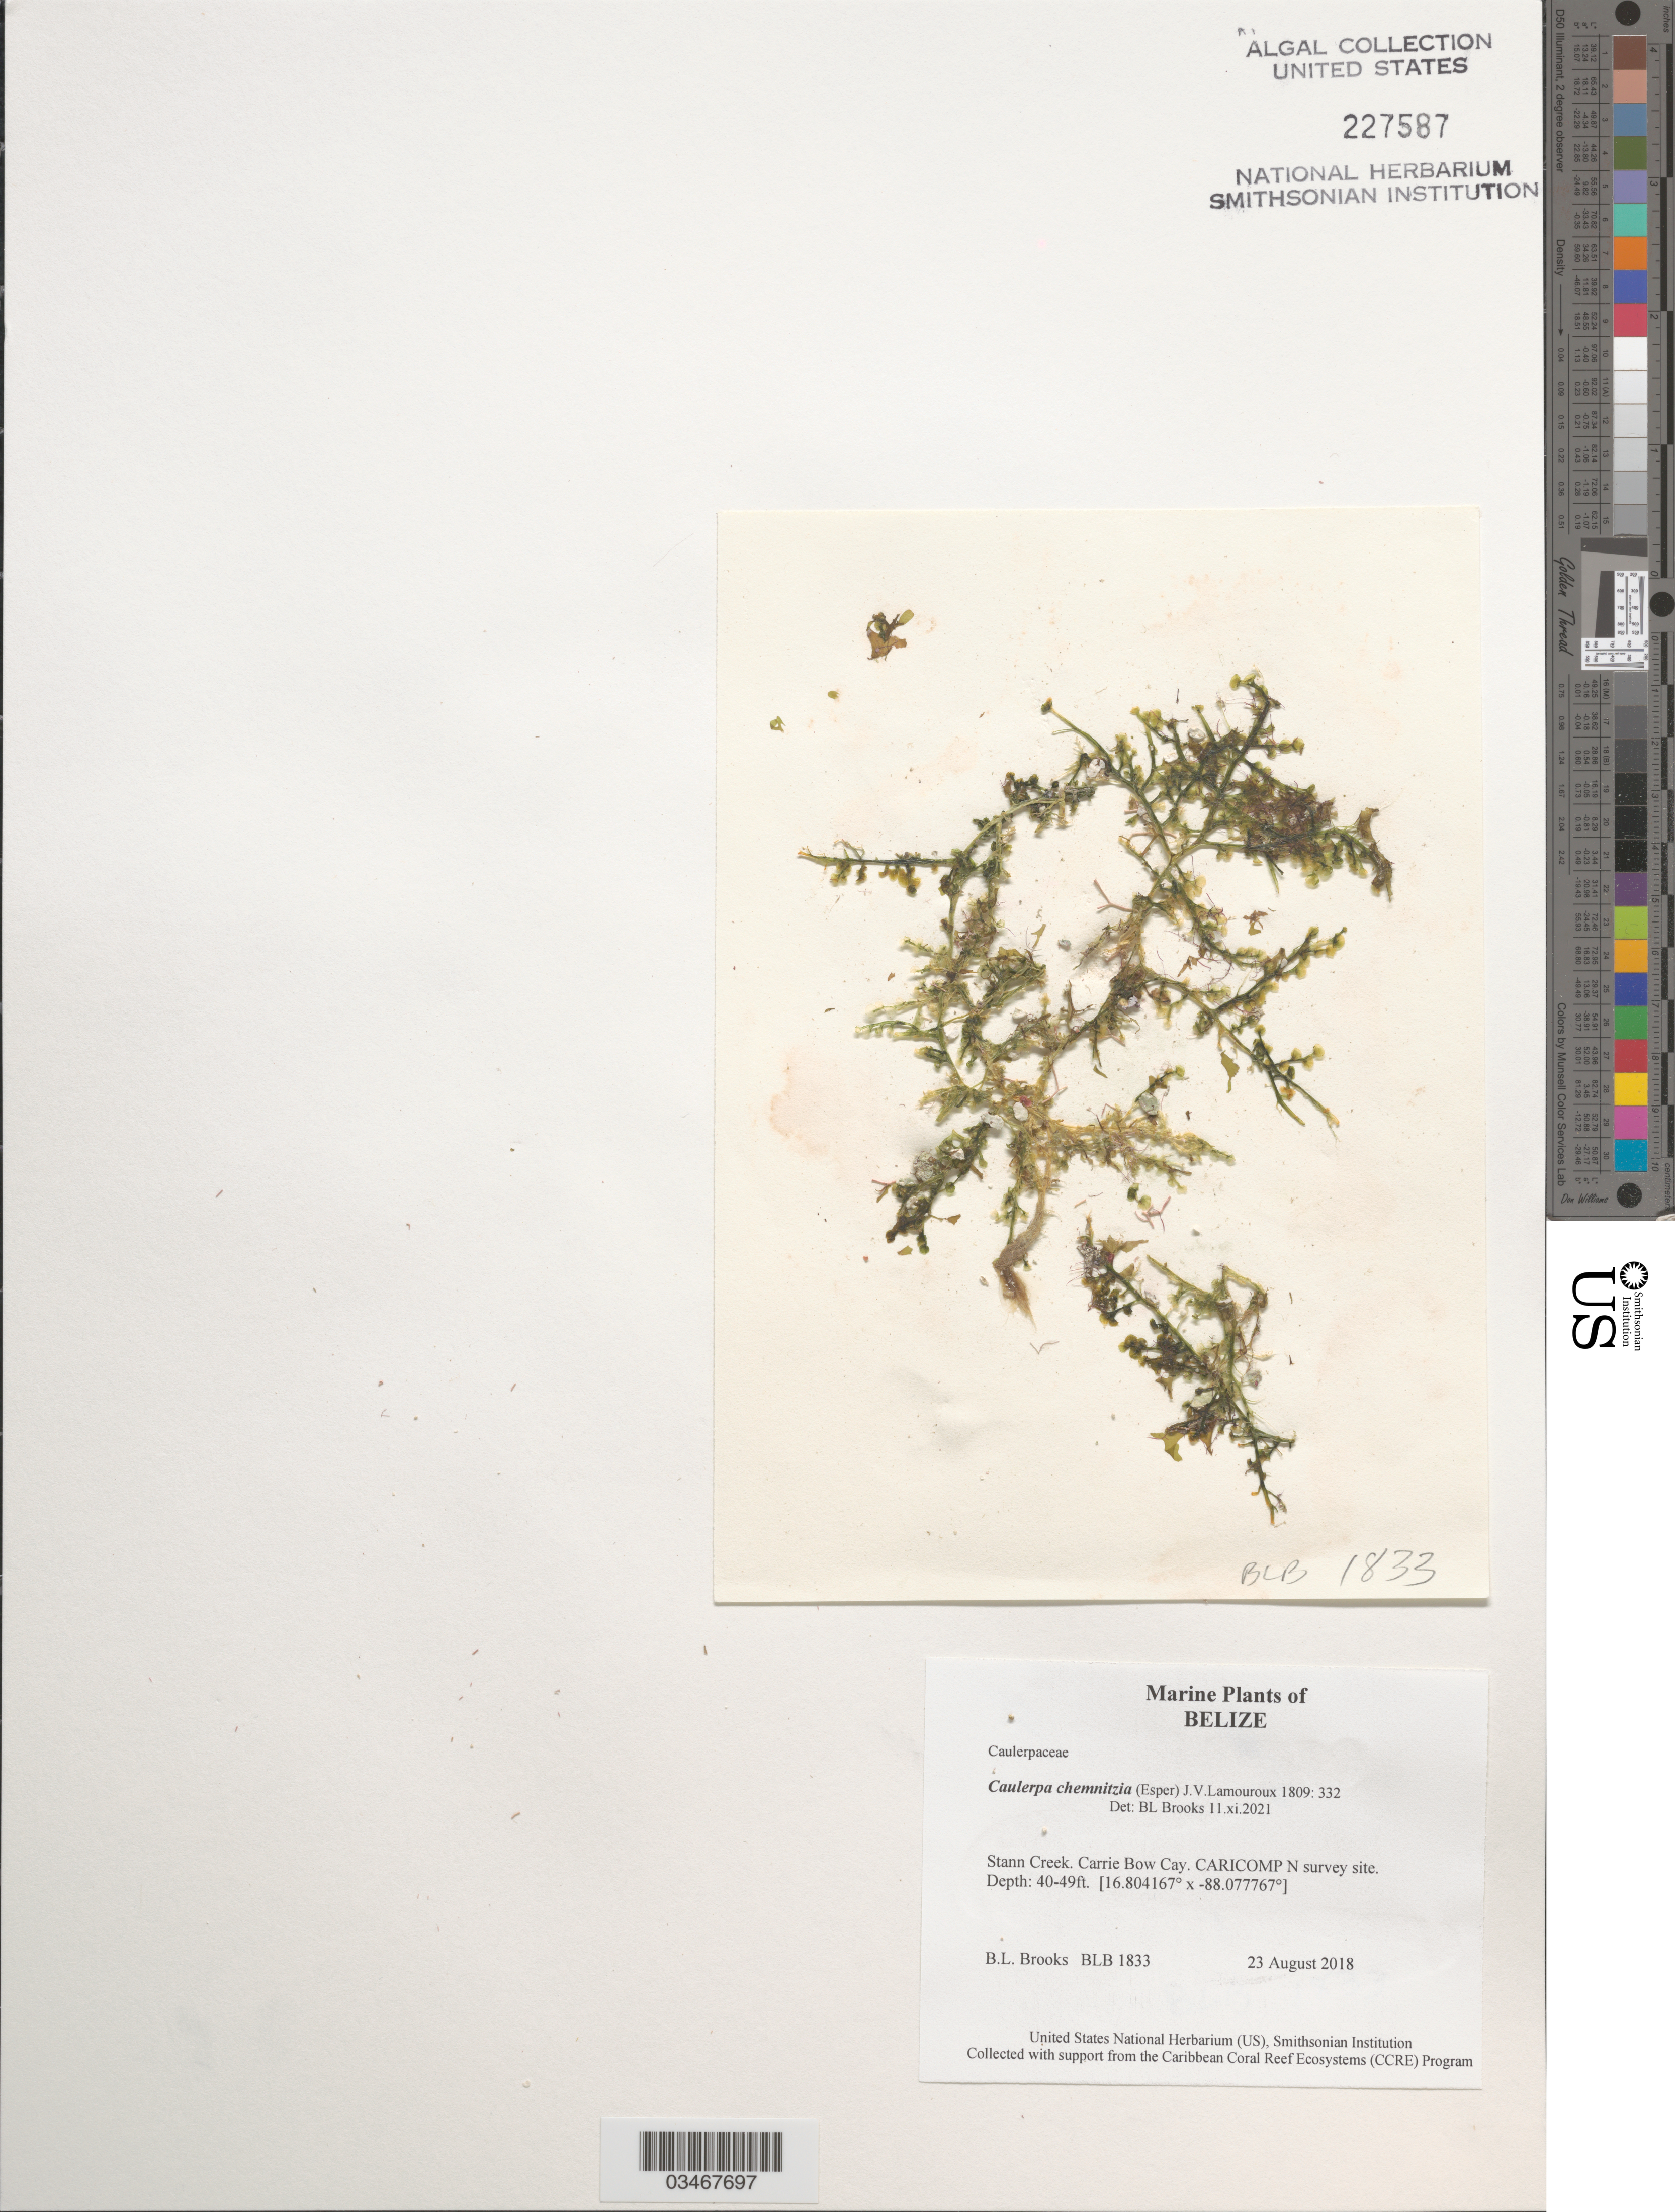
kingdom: Plantae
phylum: Chlorophyta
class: Ulvophyceae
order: Bryopsidales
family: Caulerpaceae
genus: Caulerpa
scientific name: Caulerpa chemnitzia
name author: (Esper) J.V.Lamouroux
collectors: B. Brooks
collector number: BLB 1833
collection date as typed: Transcribed d/m/y: 23/8/2018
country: Belize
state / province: Stann Creek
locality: Carrie Bow Cay. CARICOMP N survey site.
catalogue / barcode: US 227587